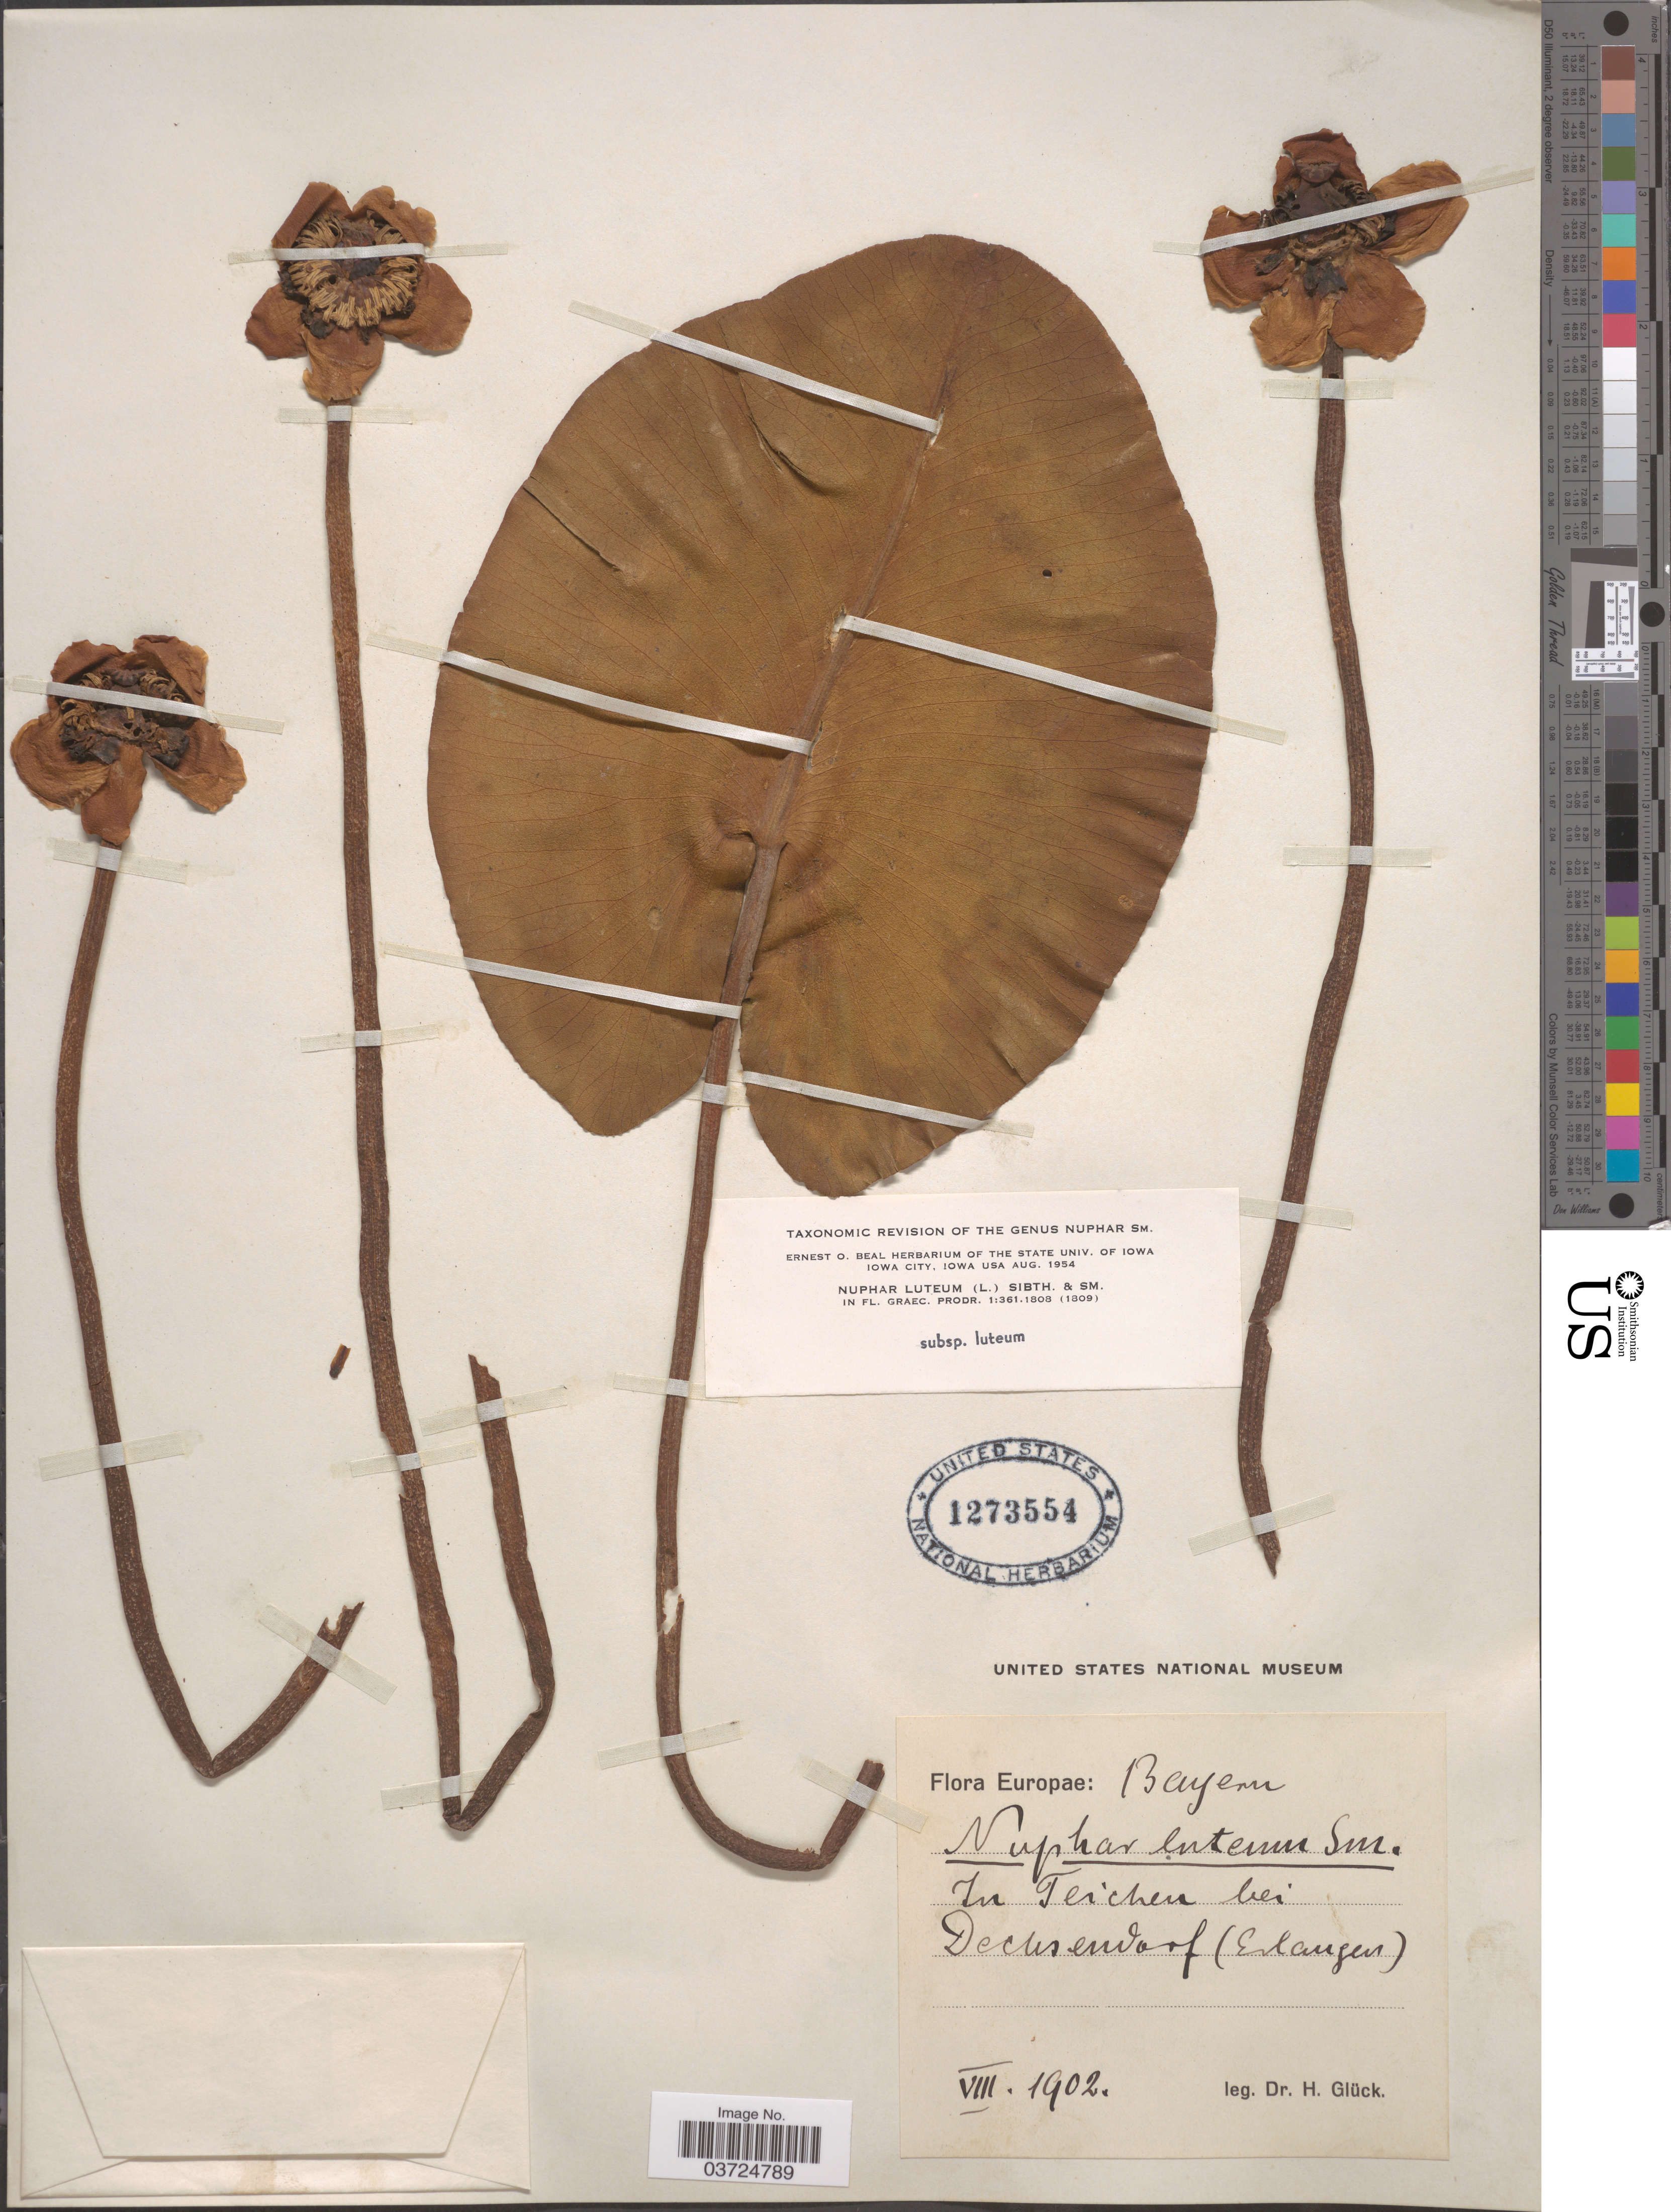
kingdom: Plantae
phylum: Tracheophyta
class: Magnoliopsida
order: Nymphaeales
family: Nymphaeaceae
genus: Nuphar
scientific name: Nuphar lutea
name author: (L.) Sm.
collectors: H. Glück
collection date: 1902-08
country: Germany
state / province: Bayern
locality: In Teichen bei. [interpreted] Decksenvorf (Erlangen). [interpreted]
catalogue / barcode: US 1273554